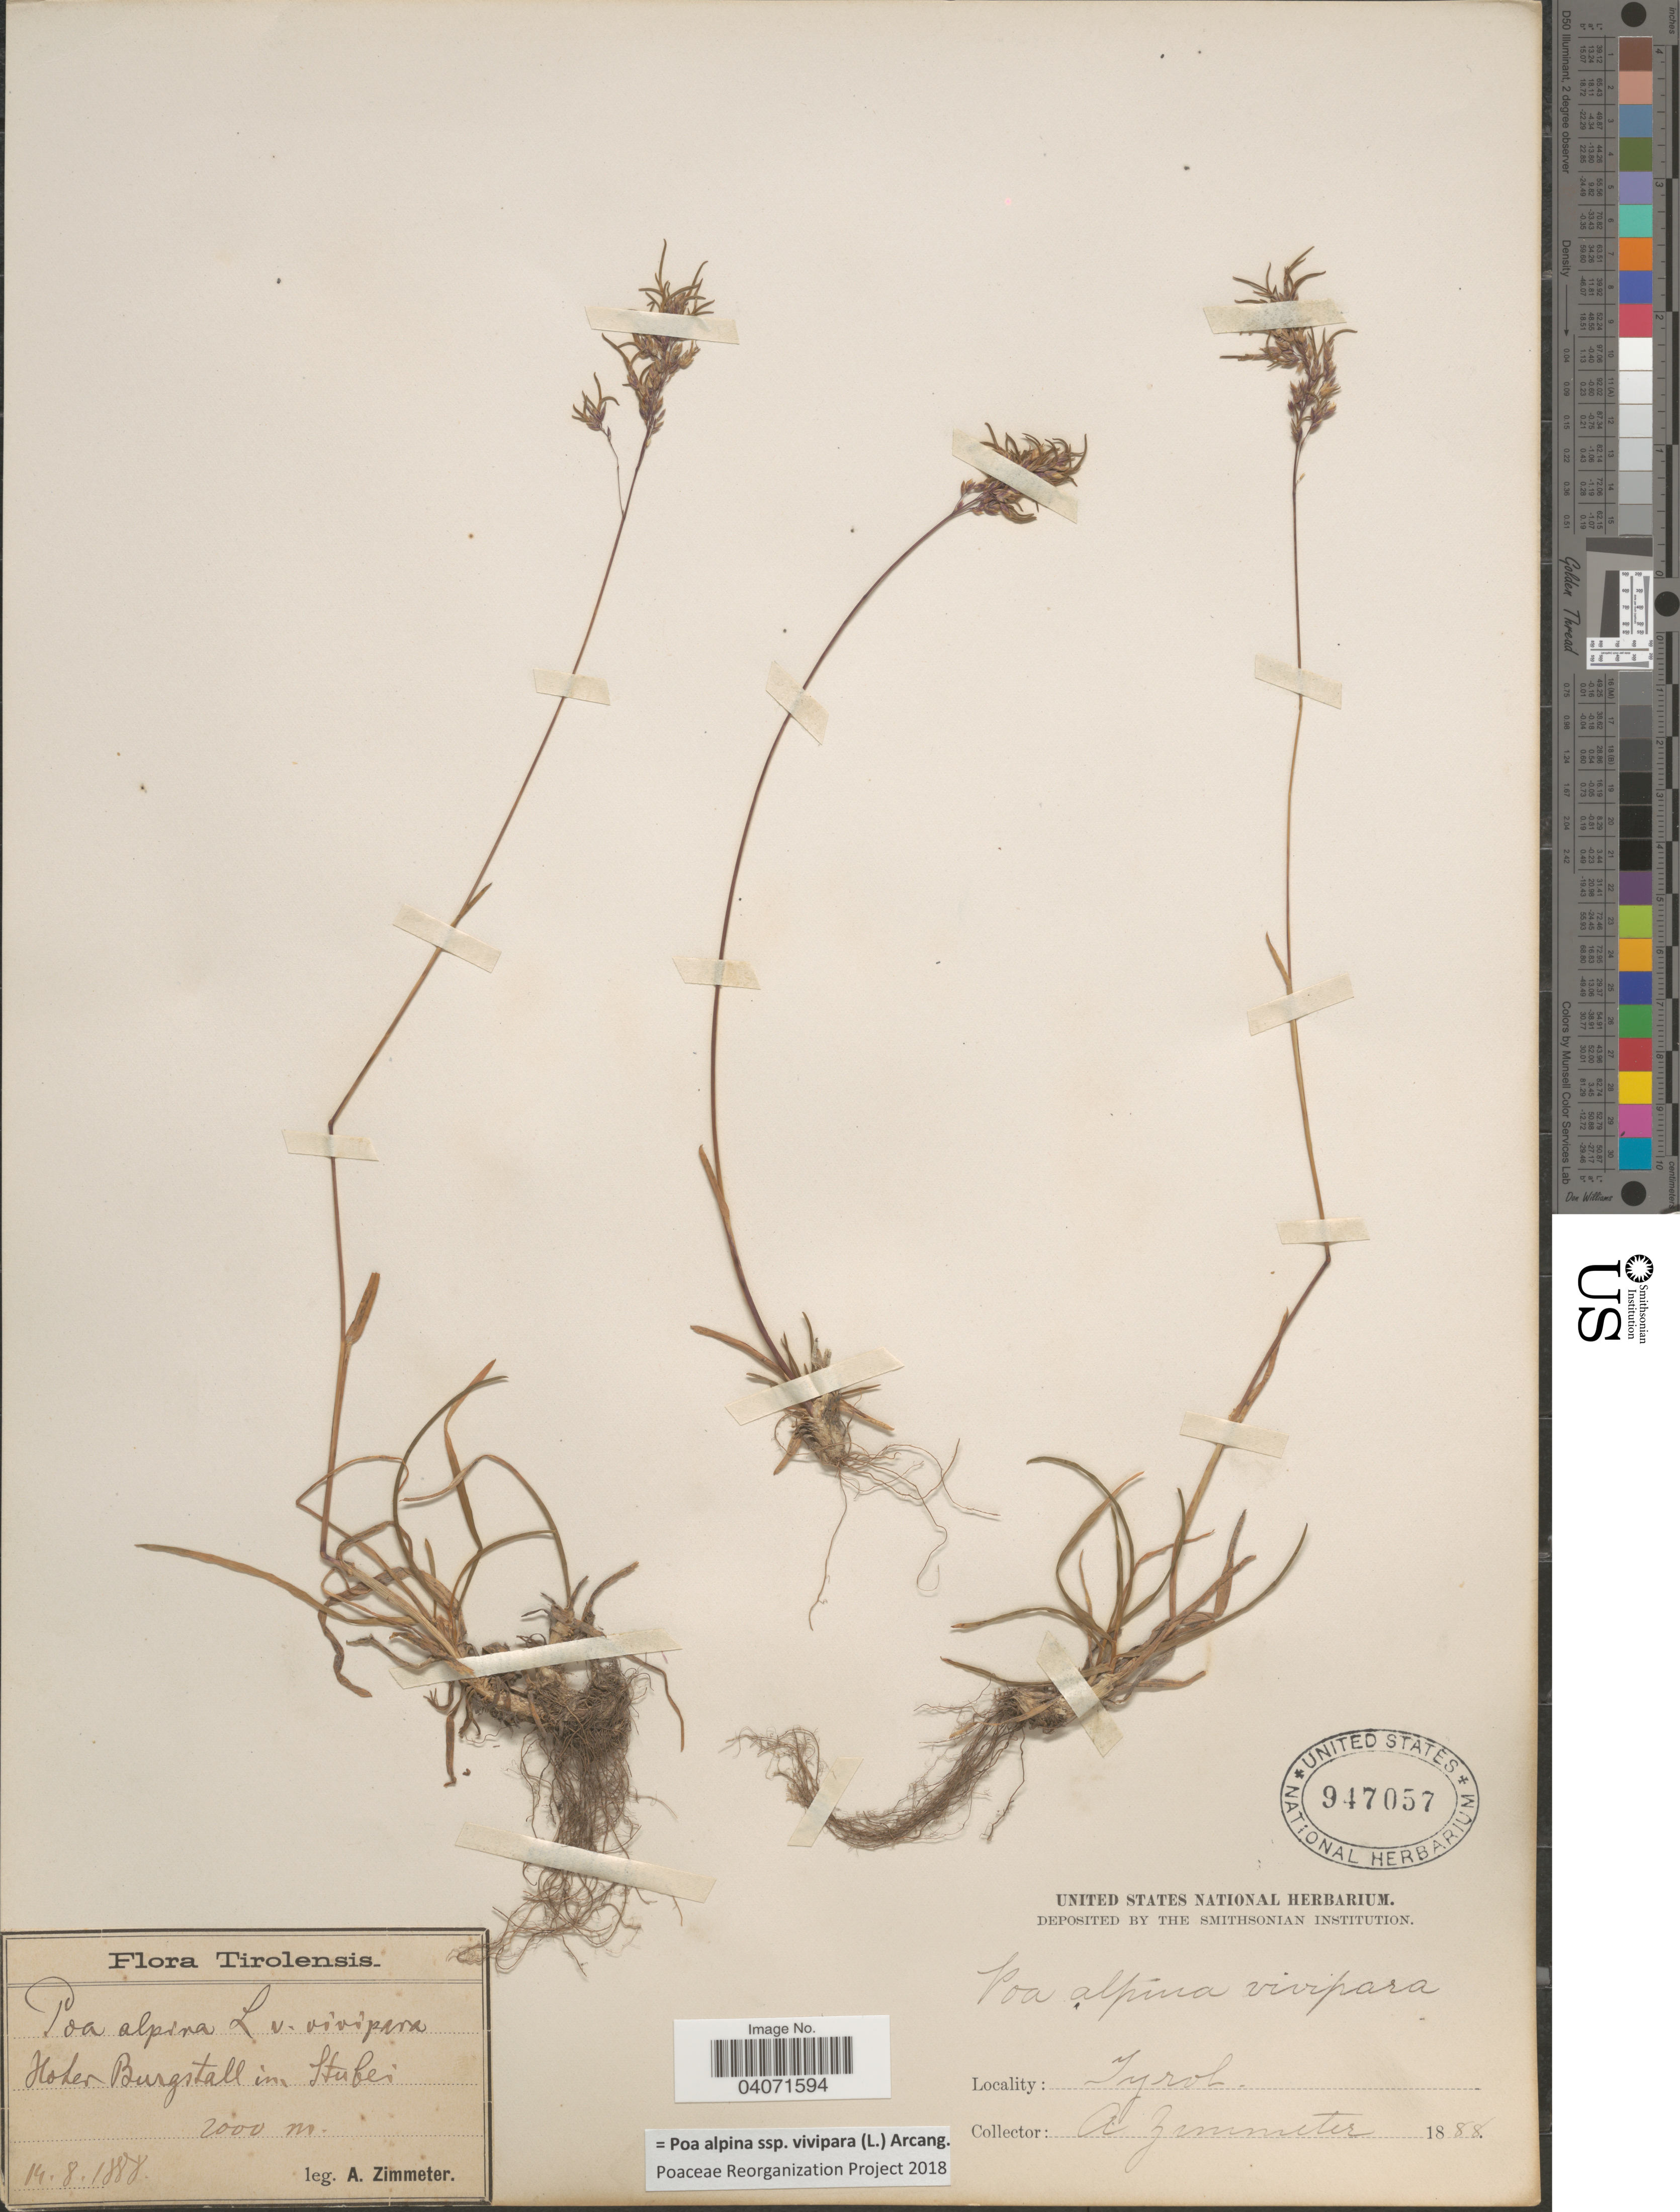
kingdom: Plantae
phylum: Tracheophyta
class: Liliopsida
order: Poales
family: Poaceae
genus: Poa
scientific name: Poa alpina subsp. vivipara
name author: (L.) Arcang.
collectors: A. Zimmeter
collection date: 1888-08-14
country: Austria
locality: Tirolensis. Hoher Burgstall im Stubei.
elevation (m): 2000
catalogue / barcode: US 947057